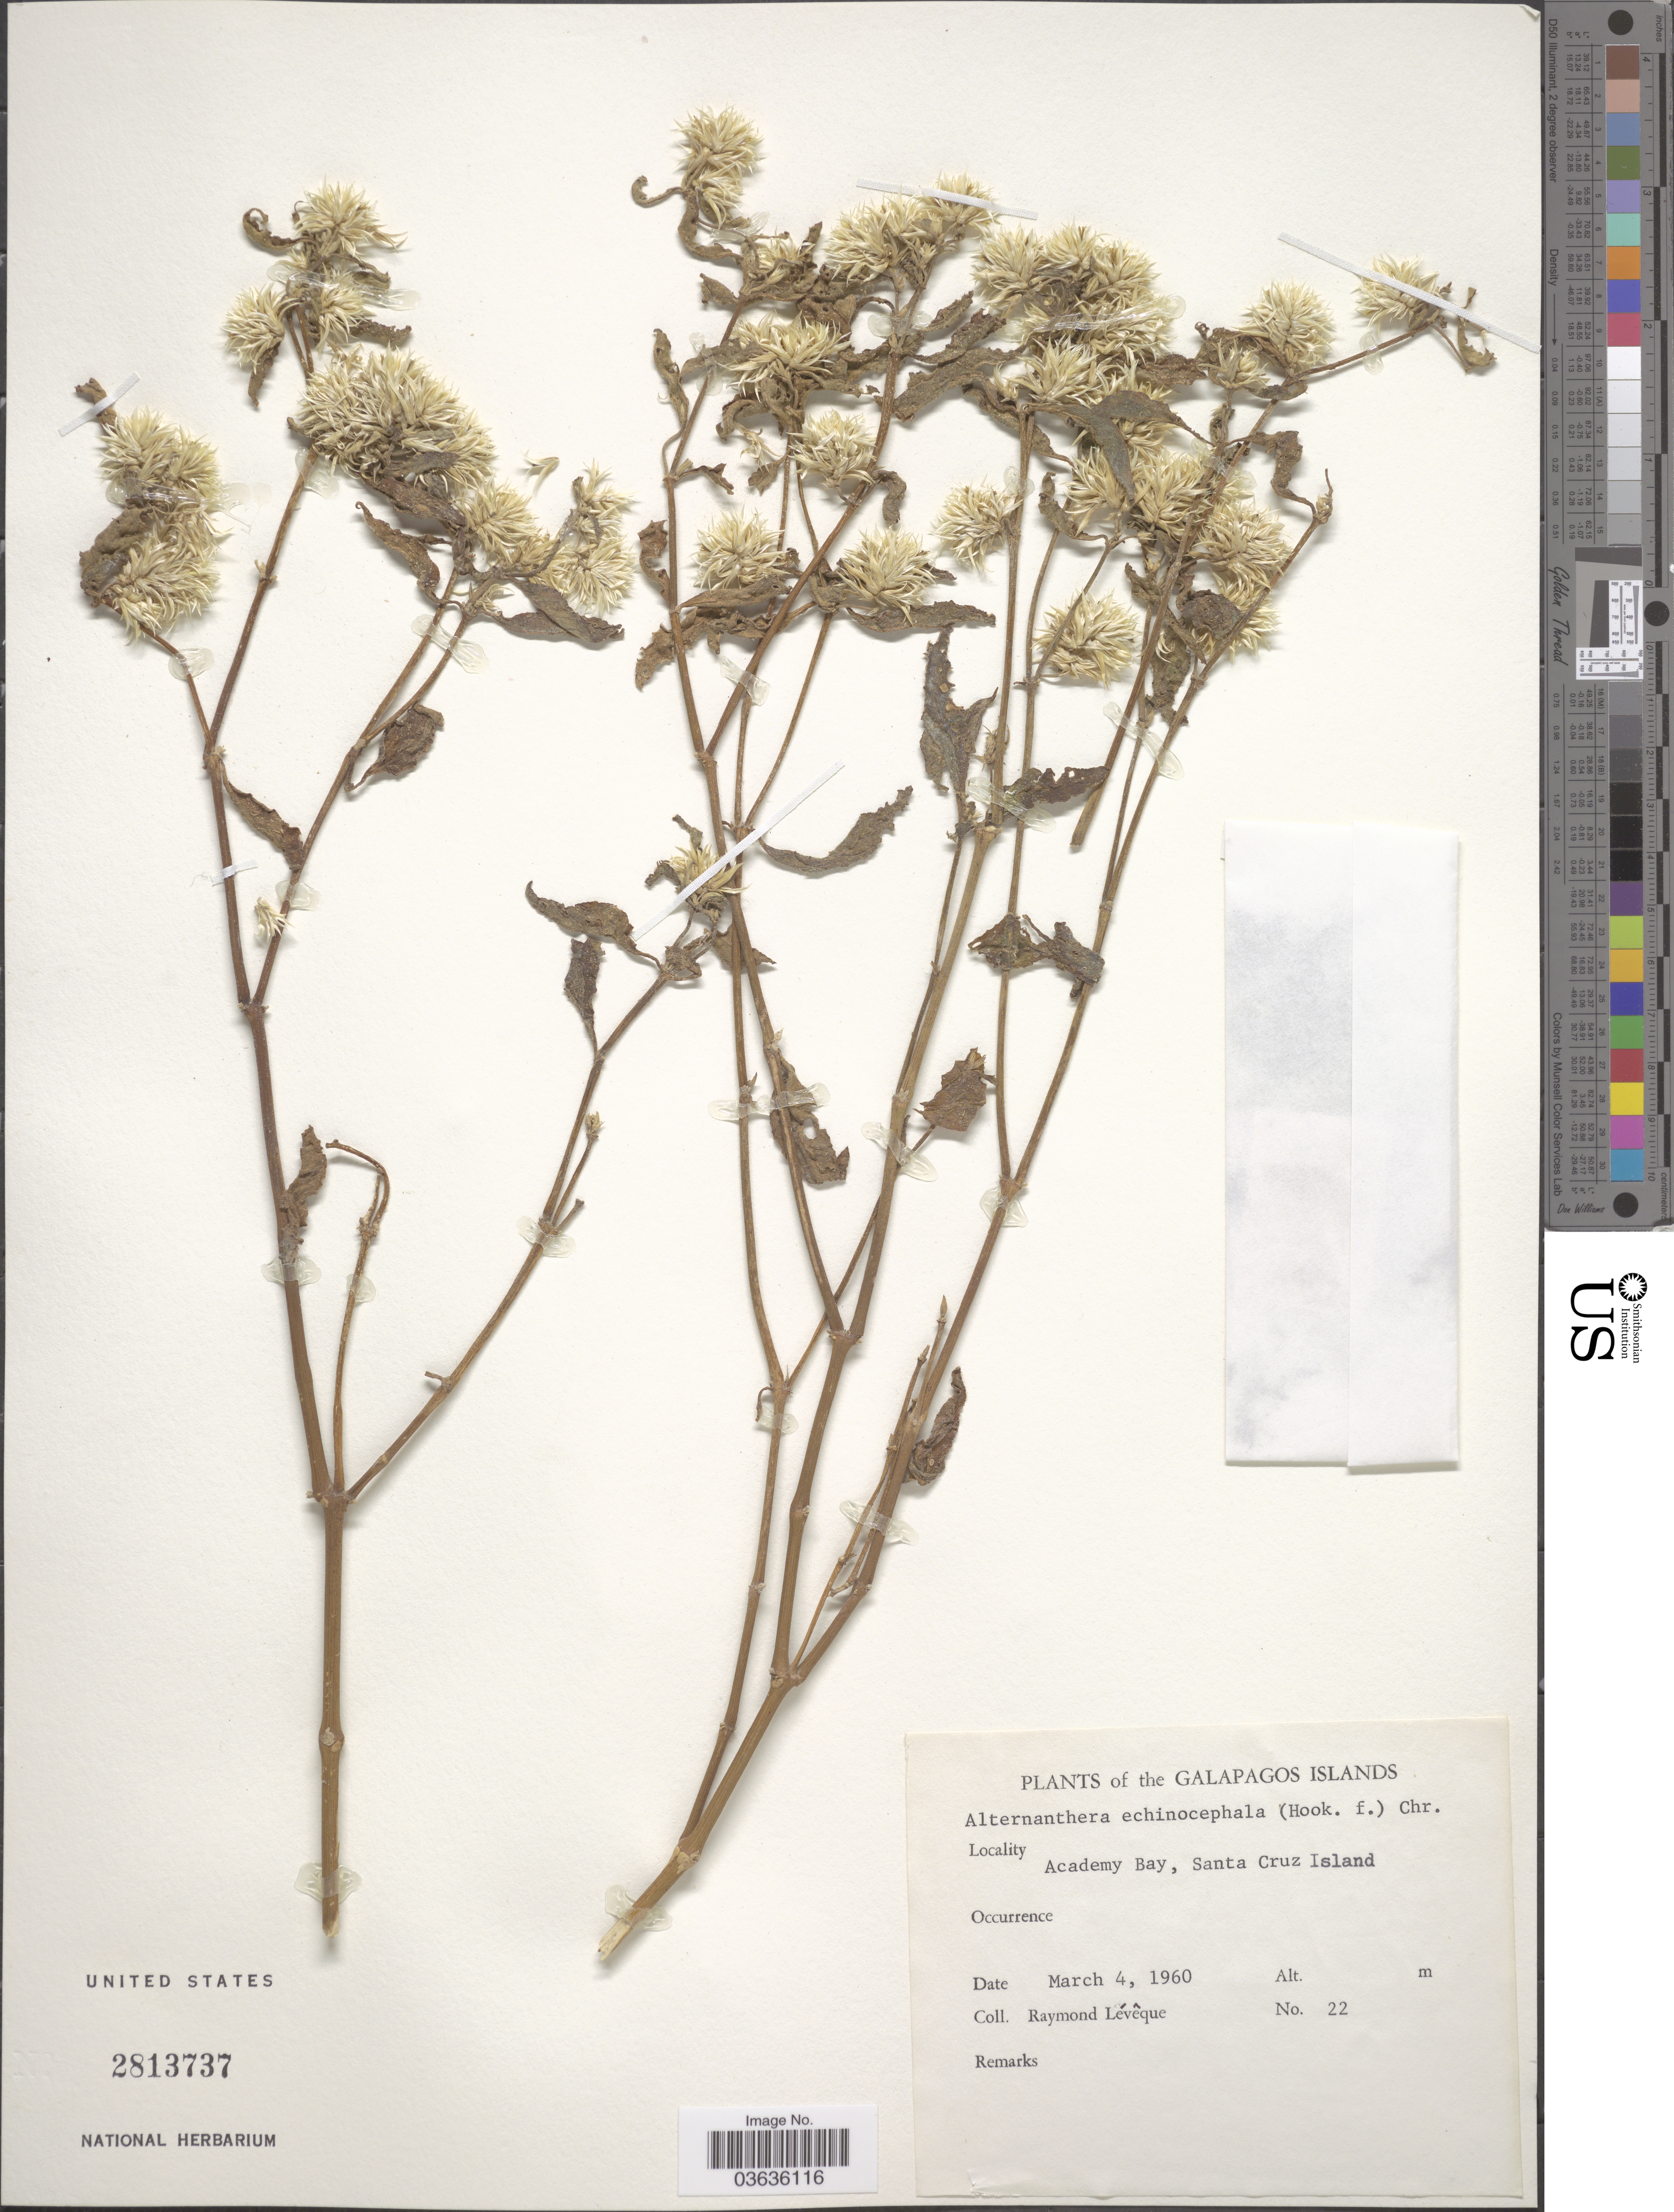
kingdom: Plantae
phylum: Tracheophyta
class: Magnoliopsida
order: Caryophyllales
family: Amaranthaceae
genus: Alternanthera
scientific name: Alternanthera echinocephala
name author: (Hook. f.) Christoph.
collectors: R. Lévêque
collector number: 22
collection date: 1960-03-04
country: Ecuador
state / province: Colón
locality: The Galapagos Islands. Academy Bay, Santa Cruz Island.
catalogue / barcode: US 2813737